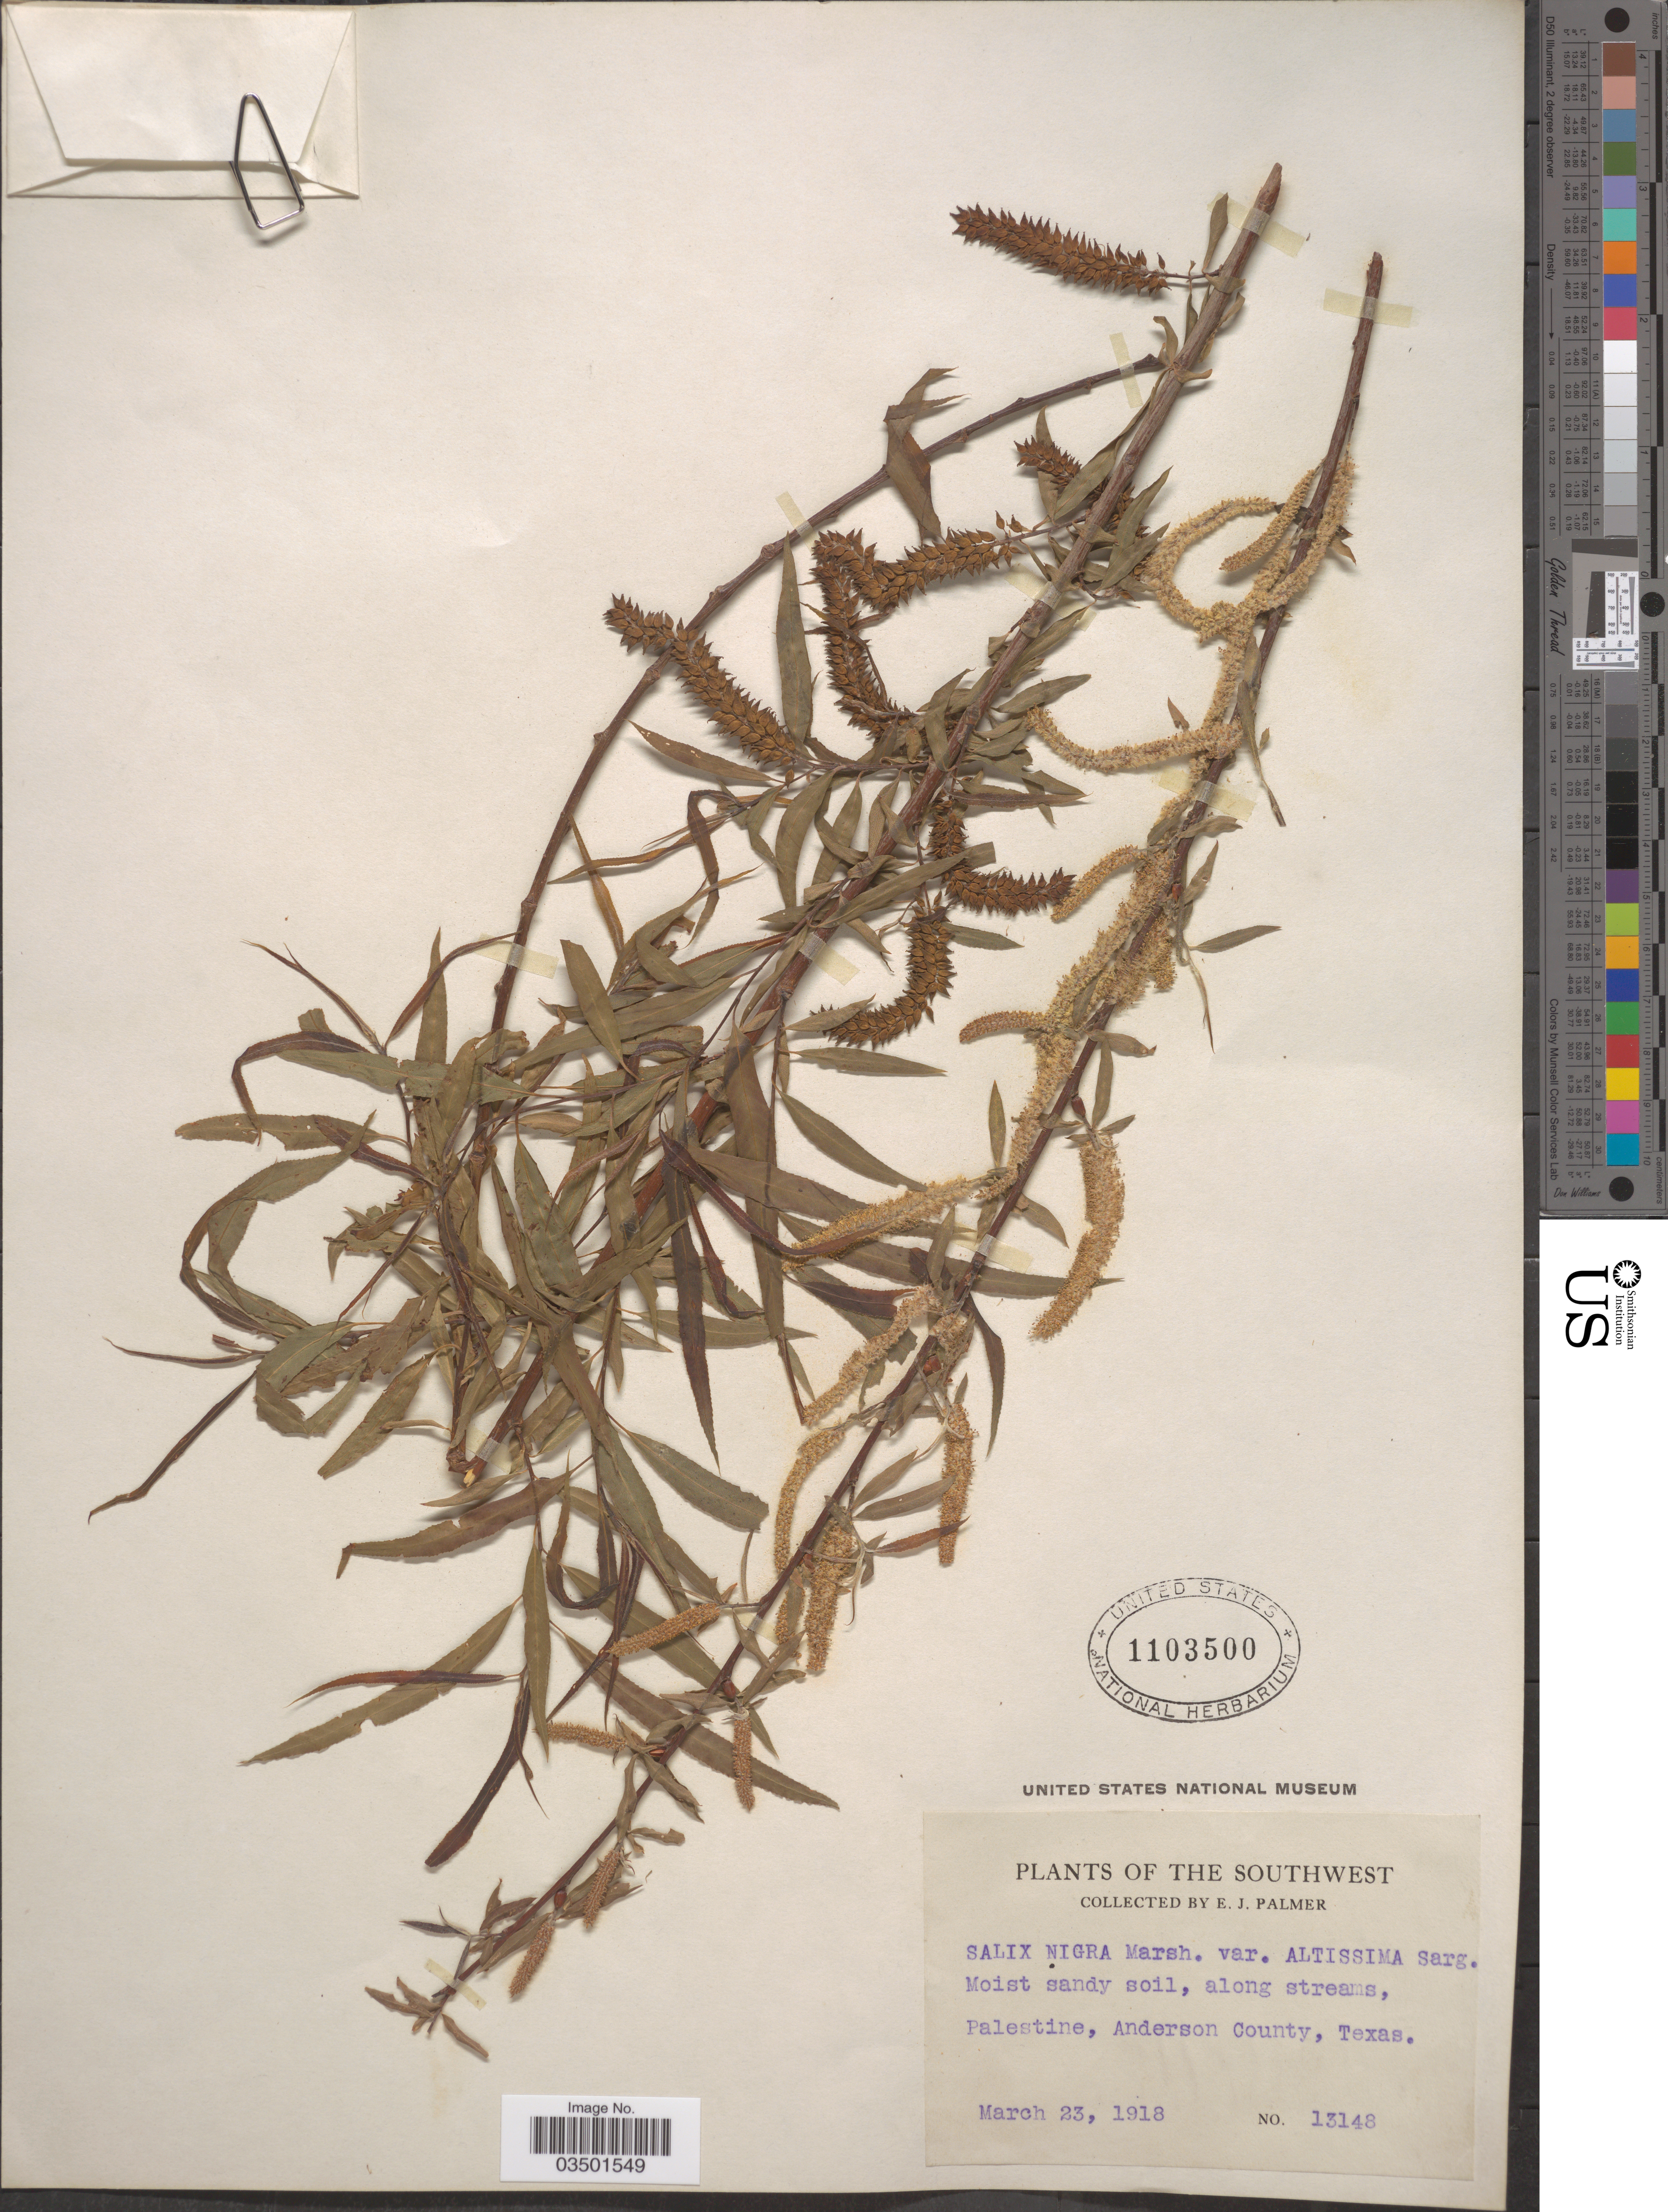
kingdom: Plantae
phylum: Tracheophyta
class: Magnoliopsida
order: Malpighiales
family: Salicaceae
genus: Salix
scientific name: Salix nigra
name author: Marshall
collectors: E. J. Palmer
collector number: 13148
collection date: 1918-03-23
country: United States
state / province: Texas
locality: The Southwest, Moist sandy soil, along streams, Palestine, Anderson County.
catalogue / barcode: US 1103500